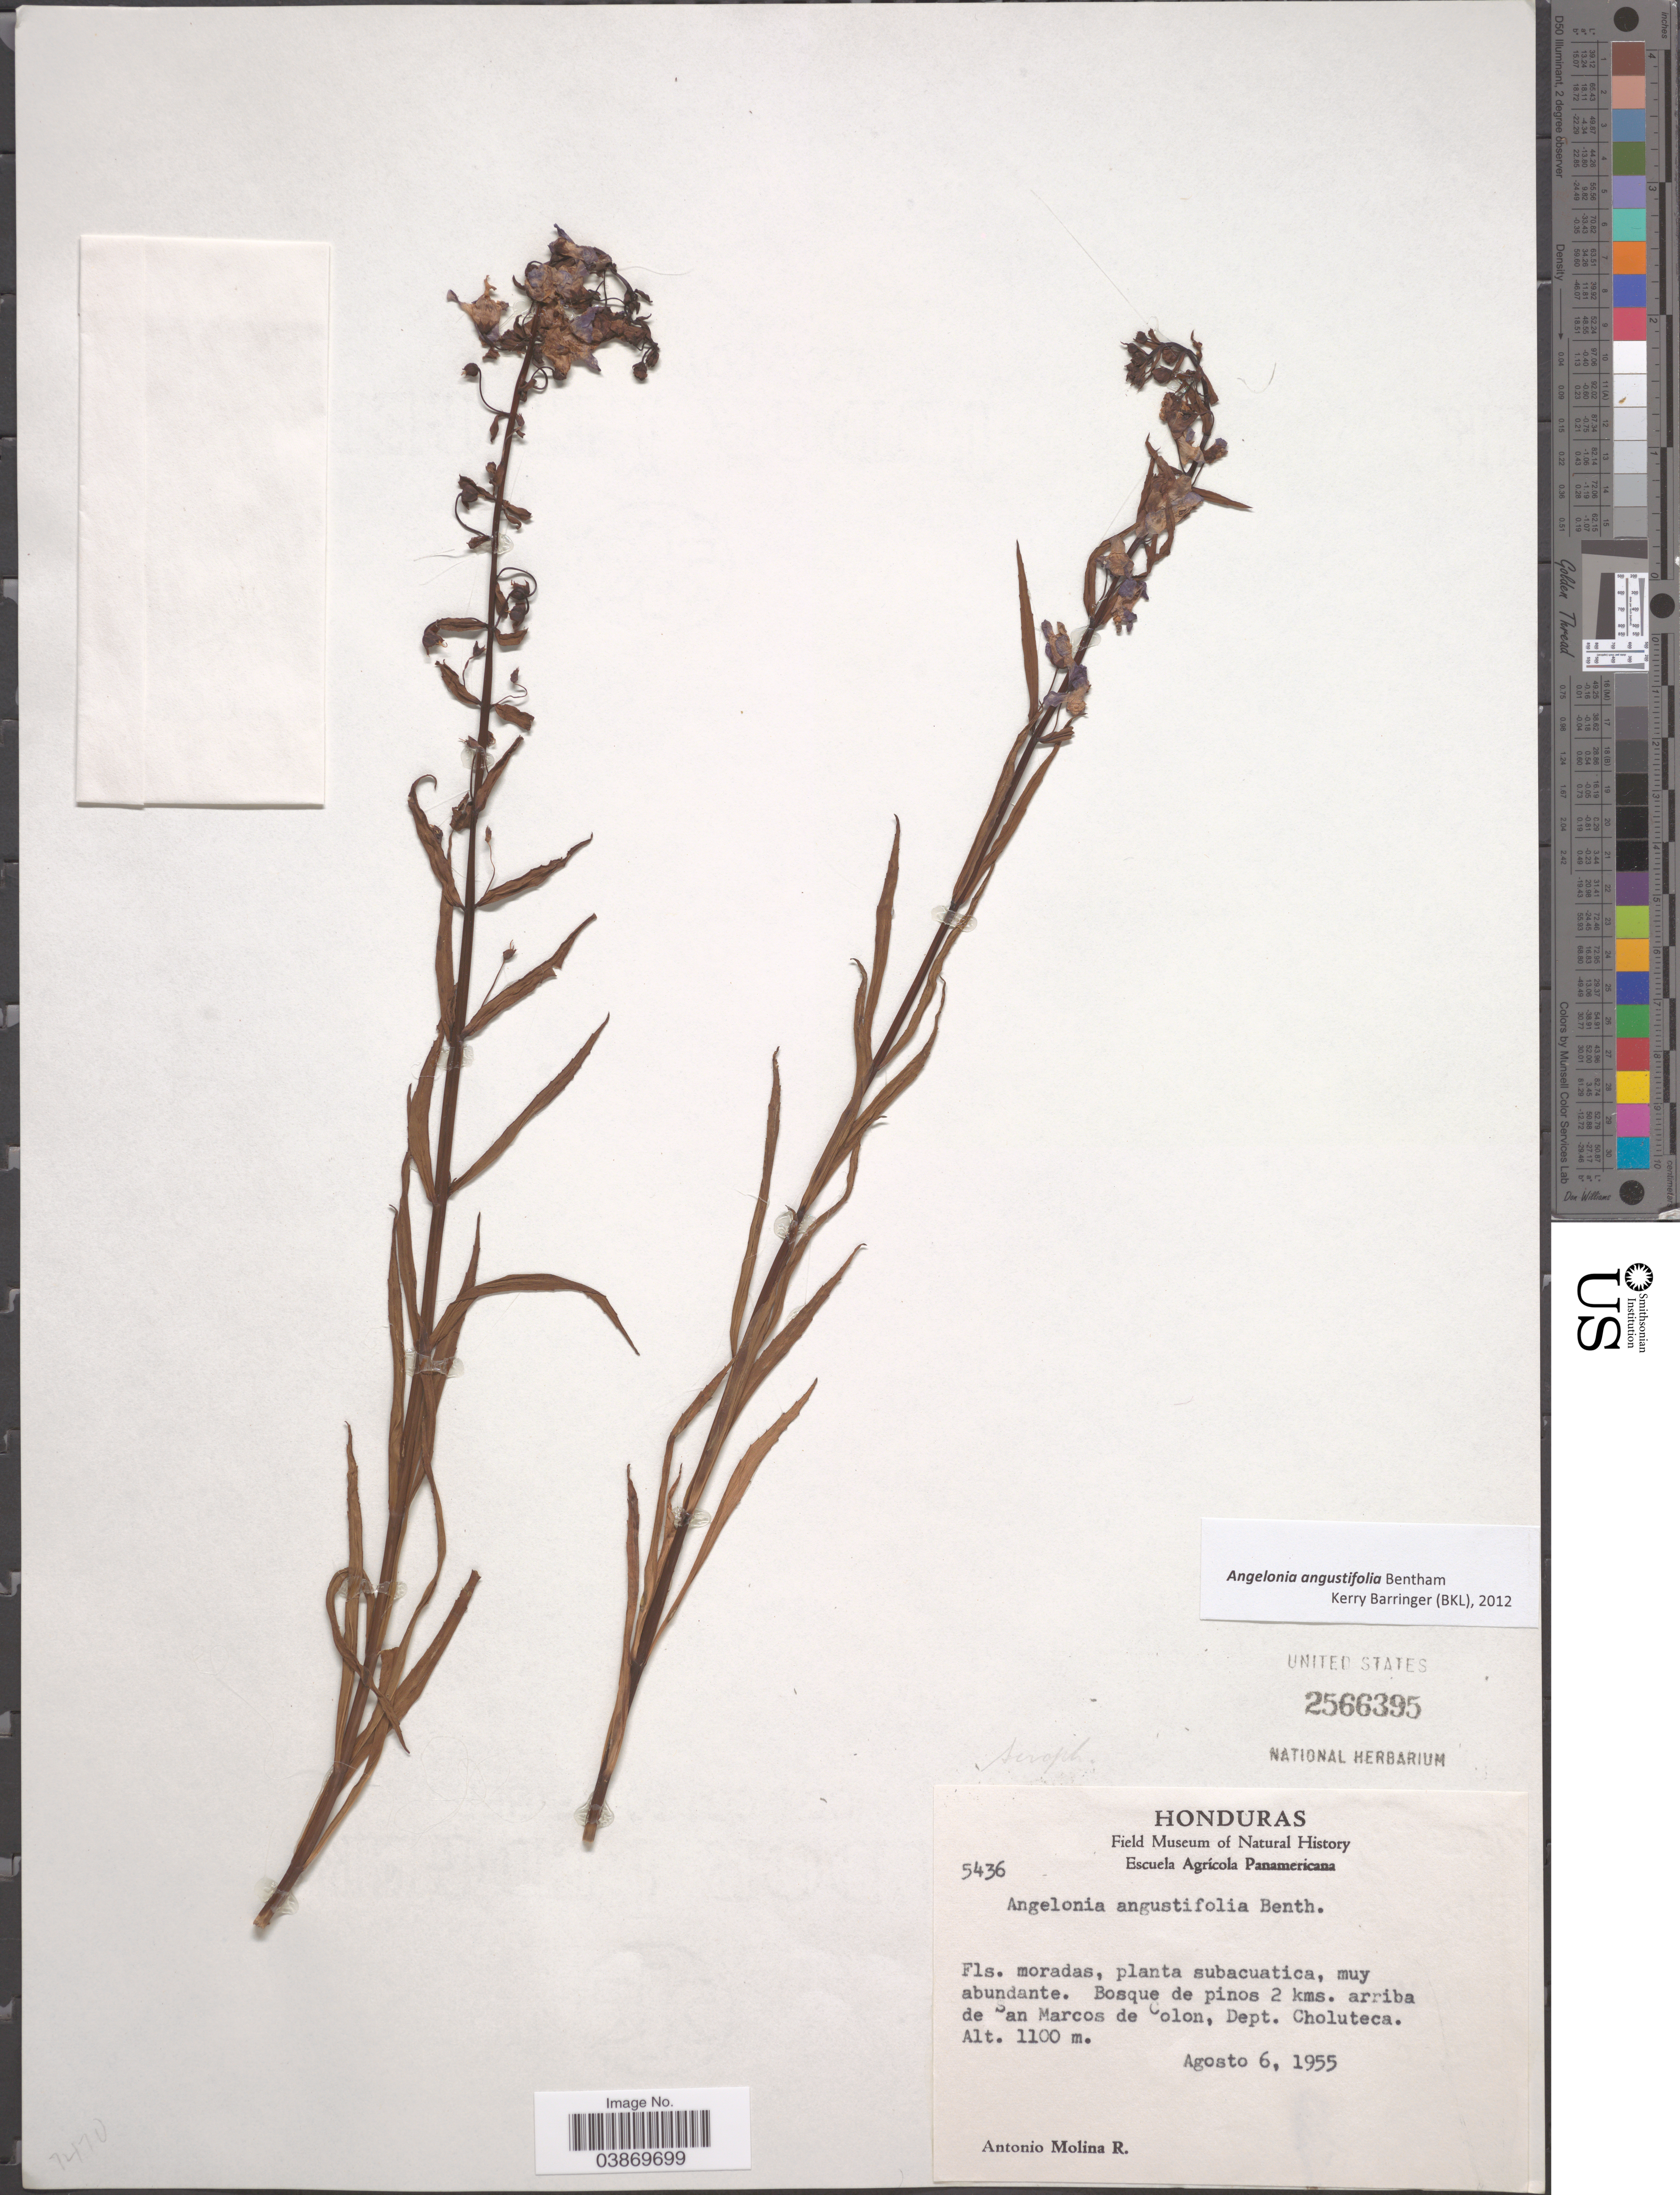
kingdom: Plantae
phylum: Tracheophyta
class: Magnoliopsida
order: Lamiales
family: Plantaginaceae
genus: Angelonia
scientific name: Angelonia angustifolia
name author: Benth.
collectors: A. Molina R.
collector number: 5436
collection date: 1955-08-06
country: Honduras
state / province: Choluteca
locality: Bosque de pinos 2 kms. arriba de San Marcos de Colon, Dept. Choluteca.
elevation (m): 1100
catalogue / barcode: US 2566395